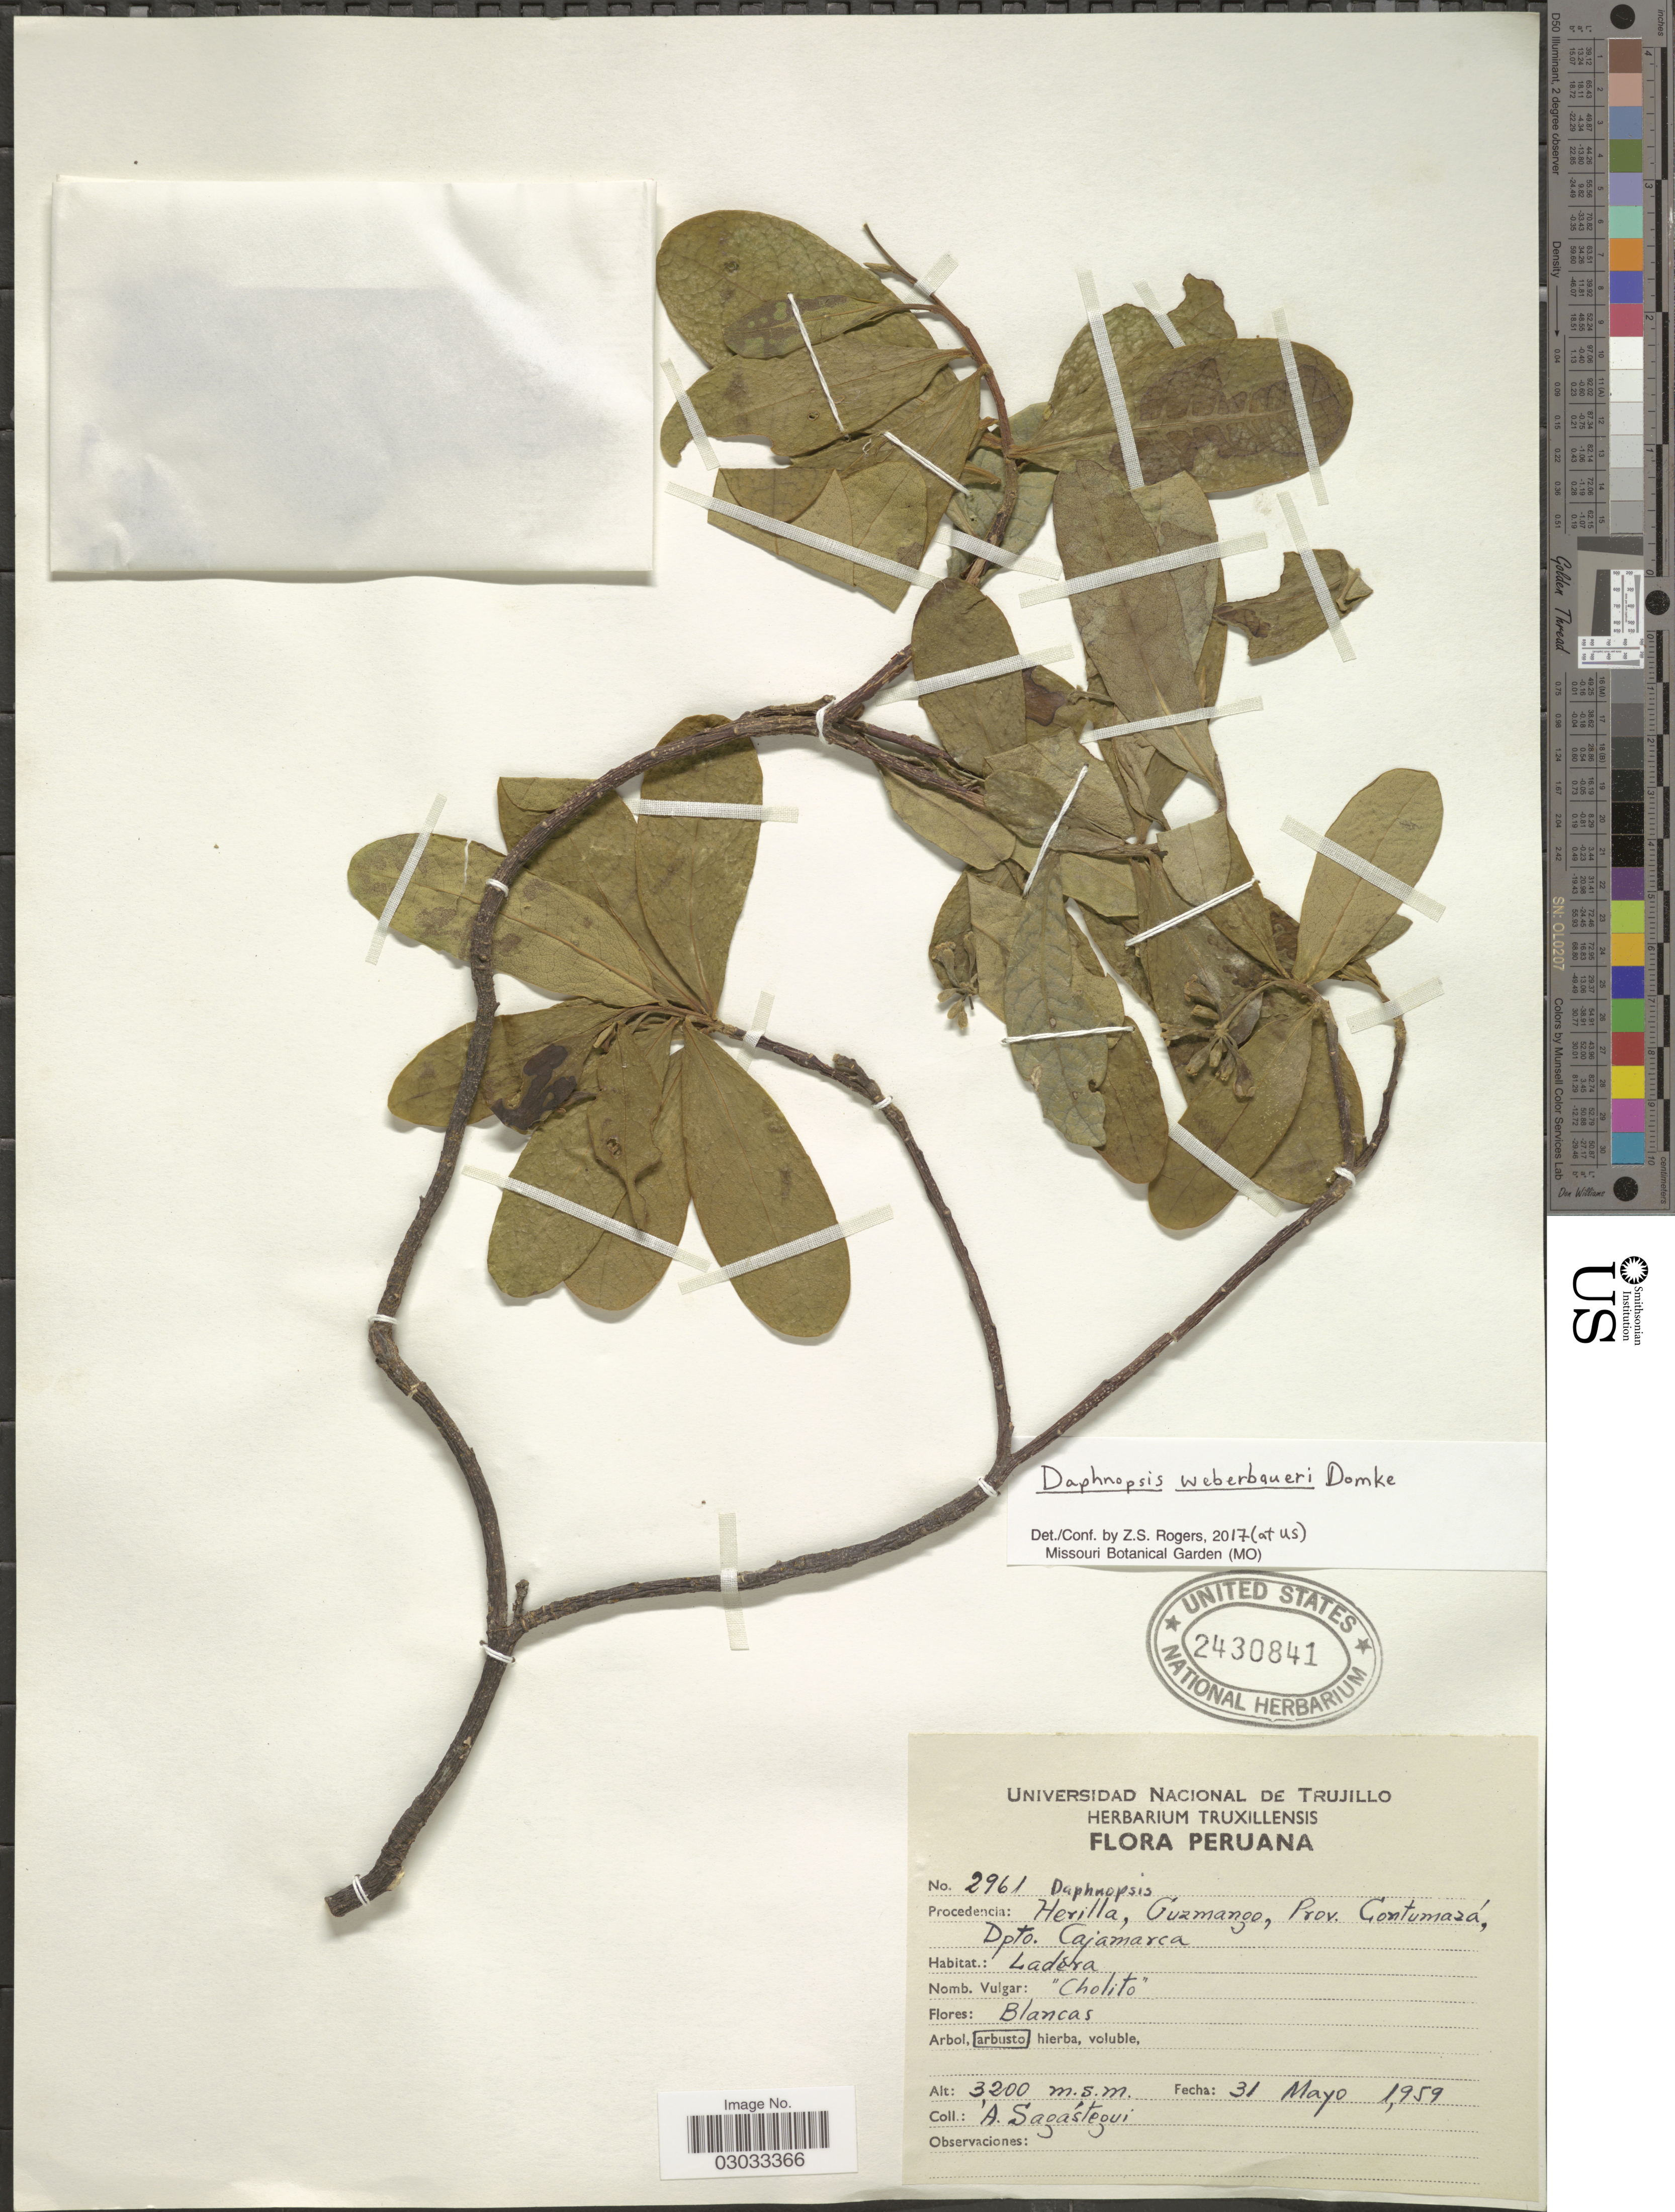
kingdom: Plantae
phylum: Tracheophyta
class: Magnoliopsida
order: Malvales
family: Thymelaeaceae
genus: Daphnopsis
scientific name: Daphnopsis weberbaueri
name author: Domke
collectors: A. Sagastegui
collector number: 2961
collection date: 1959-05-31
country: Peru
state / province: Cajamarca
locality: Herilla, Cuzmango, Prov. Contumazá, Dpto. Cajamarca.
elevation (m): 3200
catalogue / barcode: US 2430841